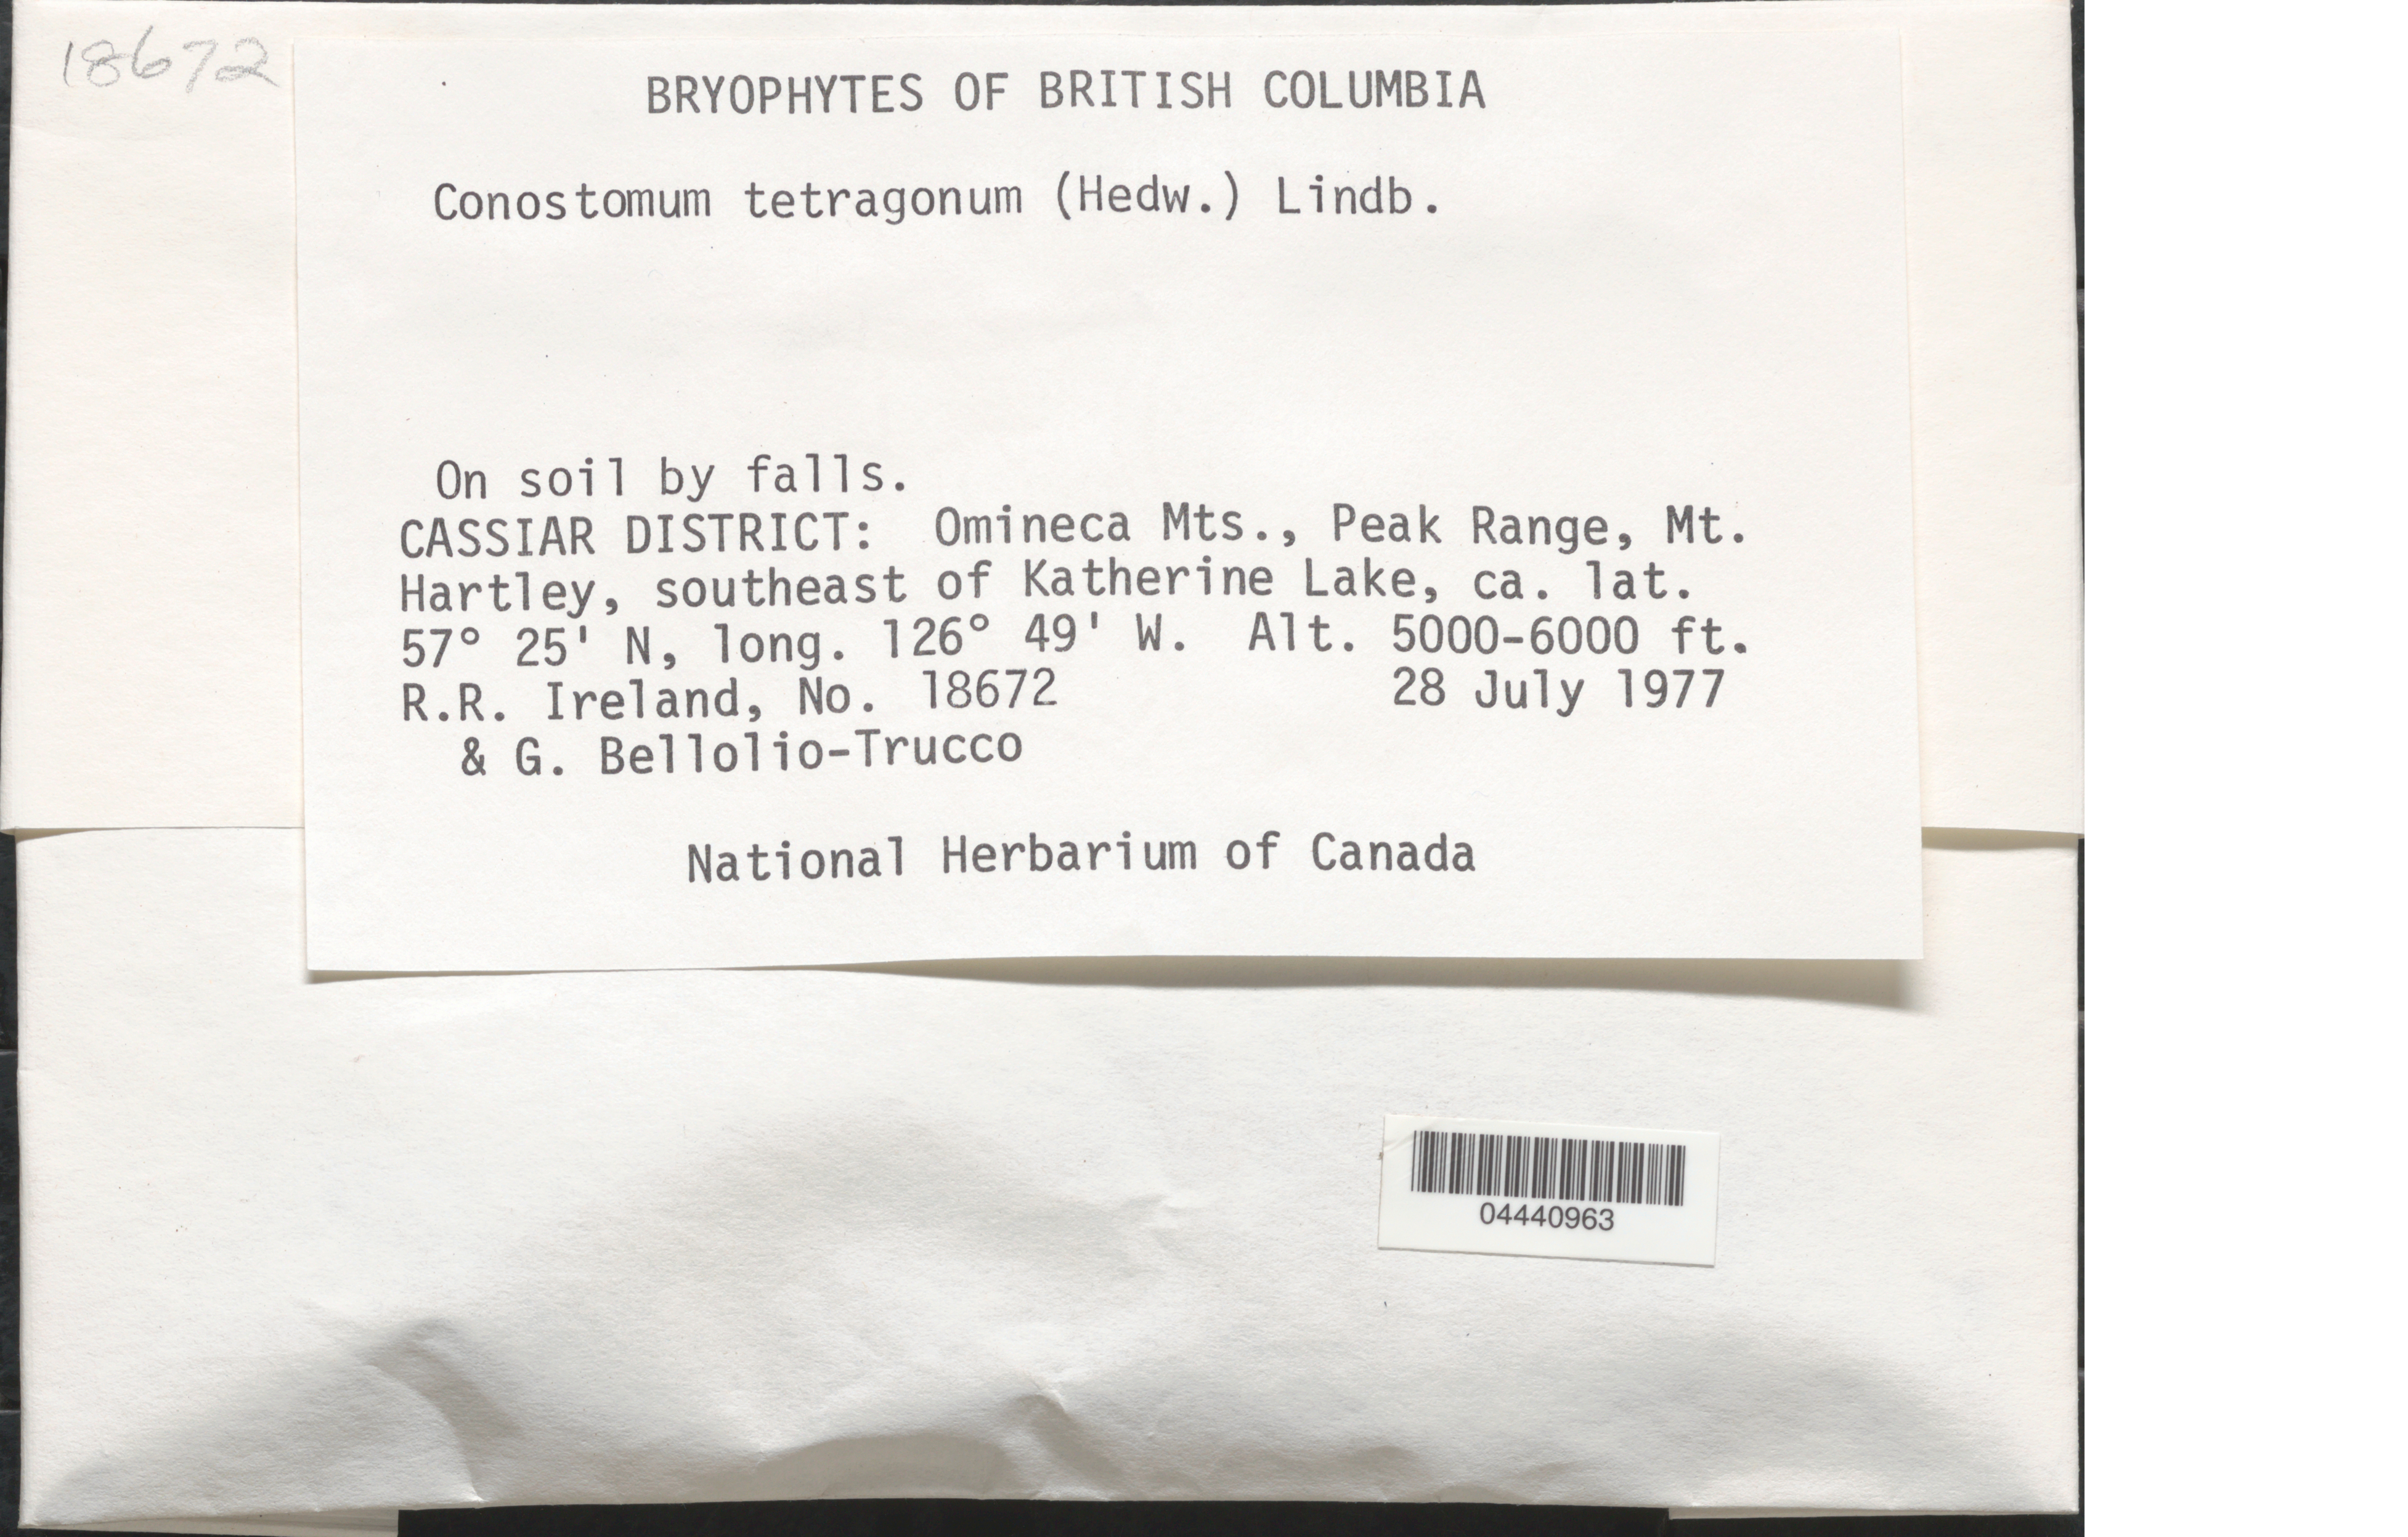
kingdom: Plantae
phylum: Bryophyta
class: Bryopsida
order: Bartramiales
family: Bartramiaceae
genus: Conostomum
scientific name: Conostomum tetragonum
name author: (Hedw.) Lindb.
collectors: R. Ireland & G. Bellolio-Trucco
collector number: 18672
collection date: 1977-07-28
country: Canada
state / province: British Columbia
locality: Cassiar District: Omineca Mts., Peak Range, Mt. Hartley, southeast of Katherine Lake.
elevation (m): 1524